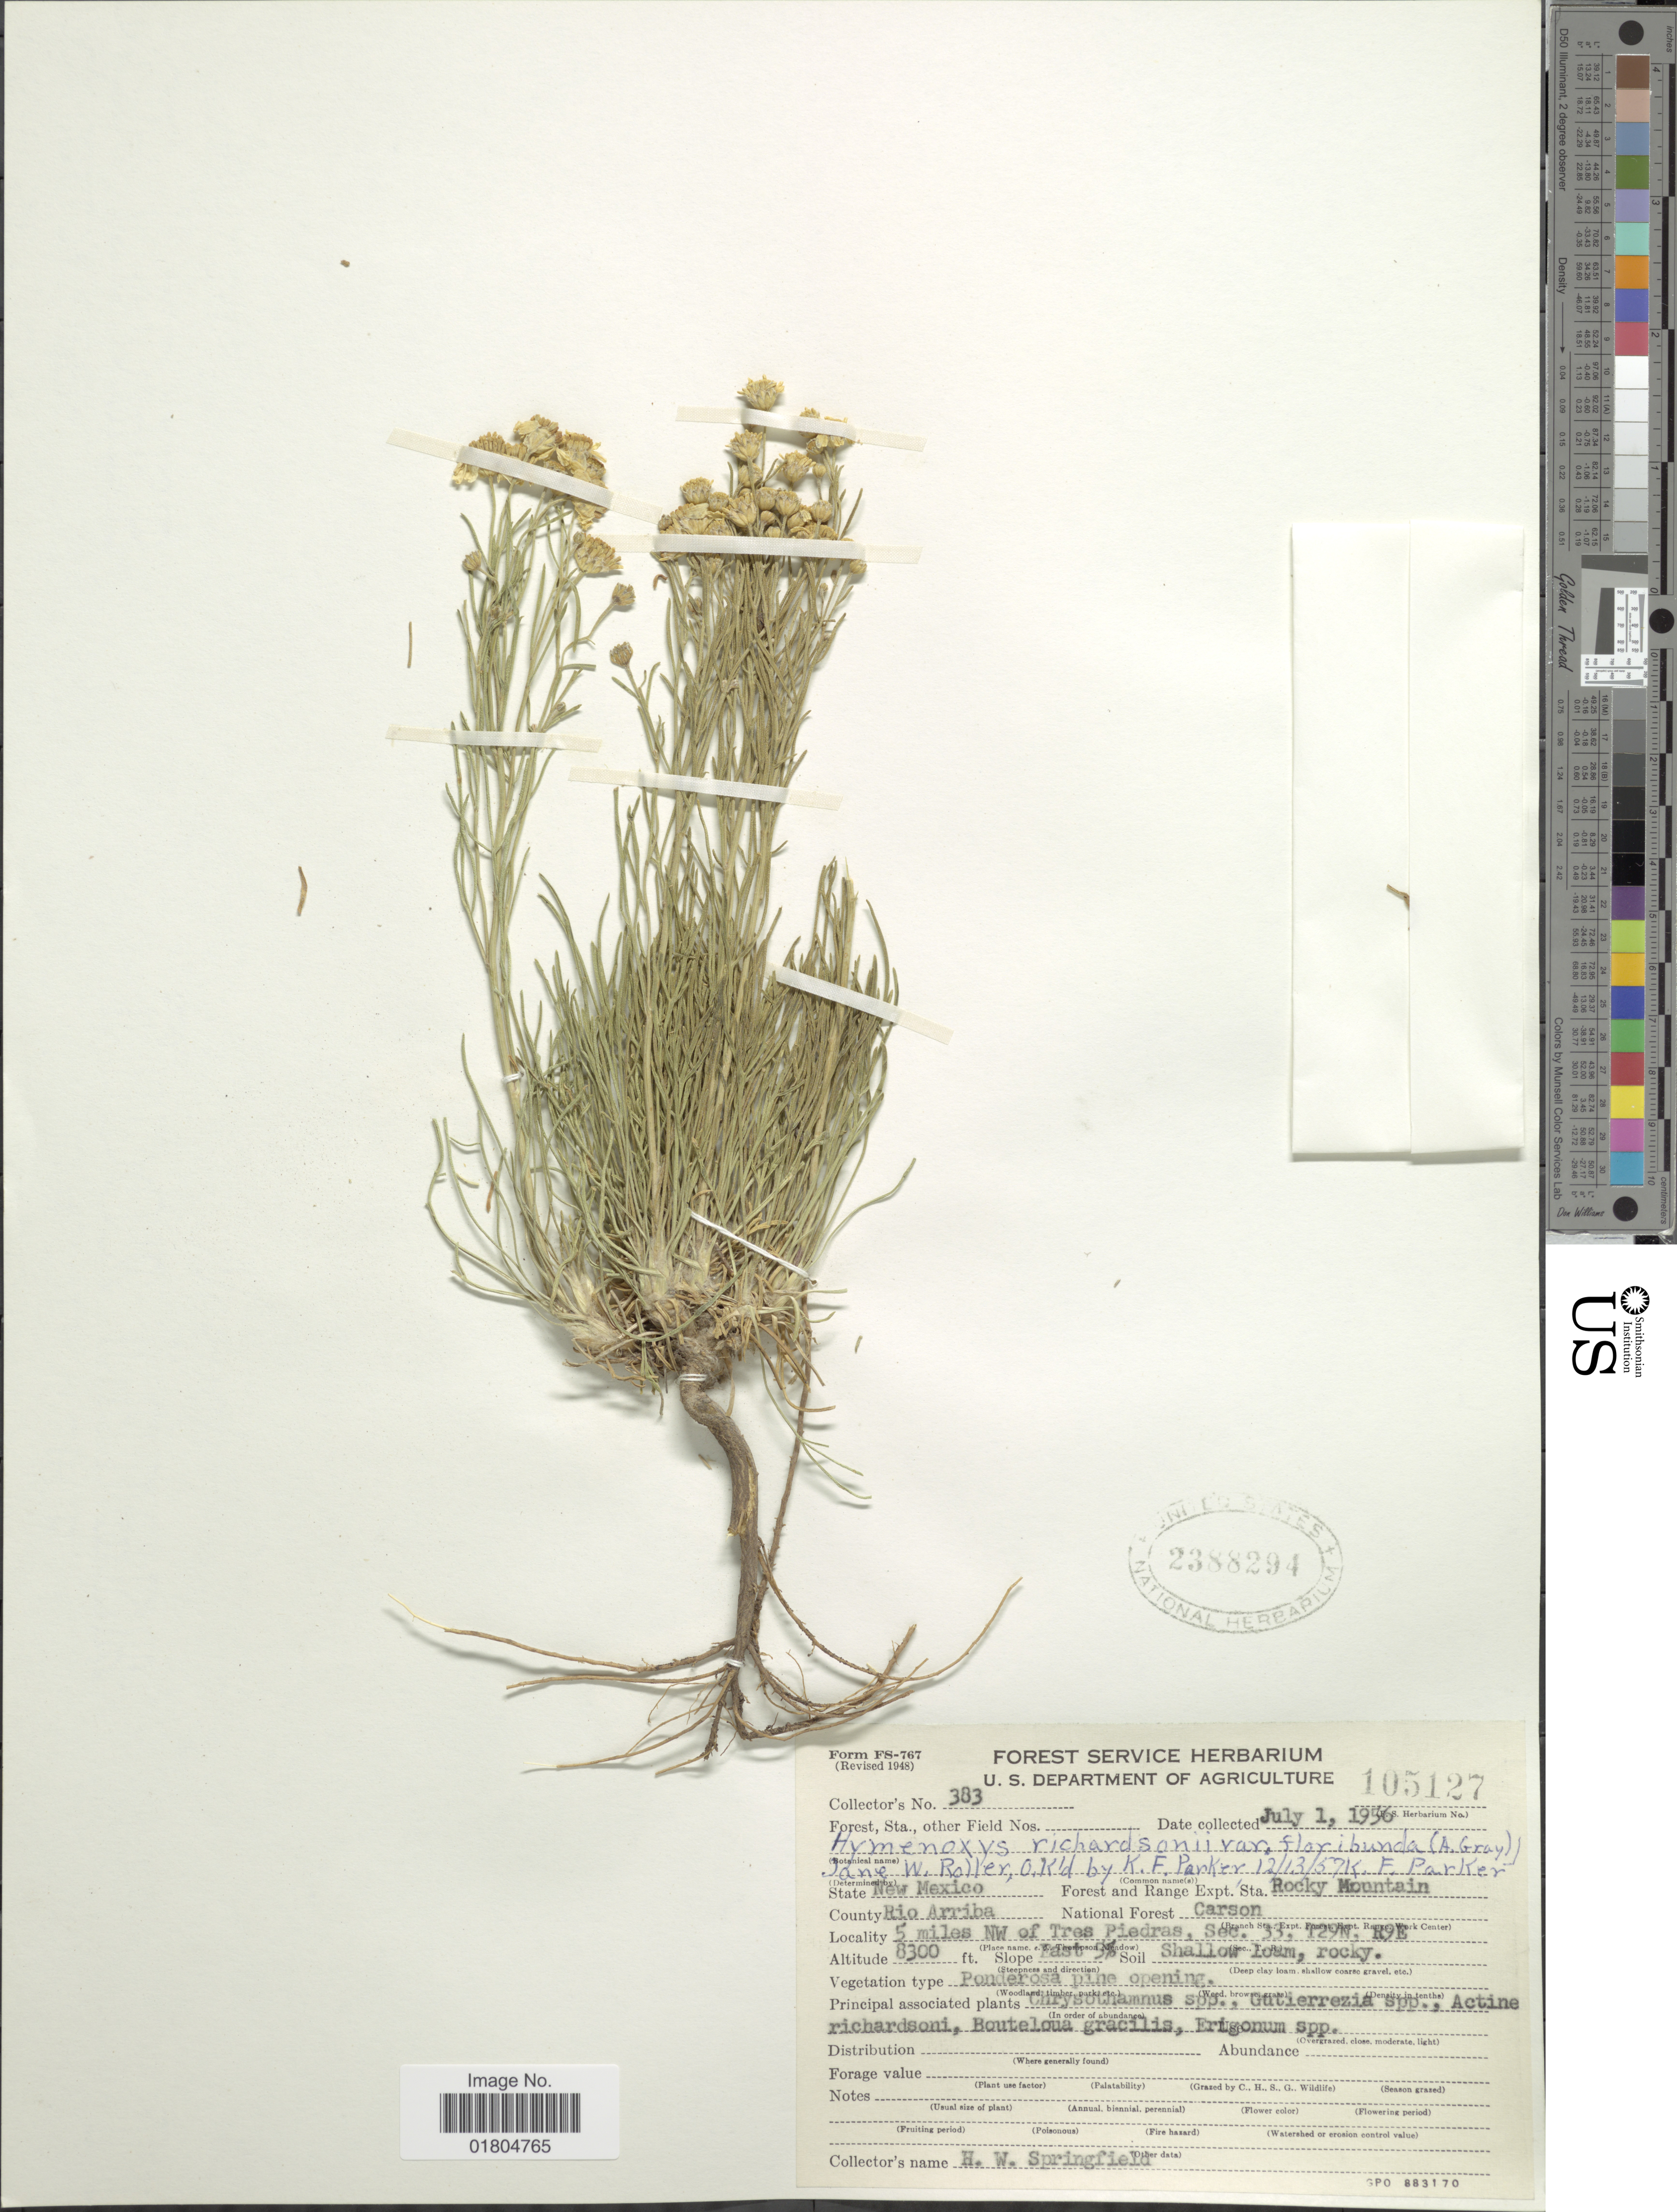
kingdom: Plantae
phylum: Tracheophyta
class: Magnoliopsida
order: Asterales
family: Asteraceae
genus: Hymenoxys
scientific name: Hymenoxys richardsonii var. floribunda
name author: (A. Gray) K.F. Parker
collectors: H. Springfield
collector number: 383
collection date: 1956-07-01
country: United States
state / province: New Mexico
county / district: Rio Arriba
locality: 5 miles NW of Tres Piedras, Sec. 33, T29N, R9E. Rocky Mountain Forest and Range Expt. Sta., Carson National Forest, Rio Arriba County.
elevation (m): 2530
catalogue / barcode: US 2388294